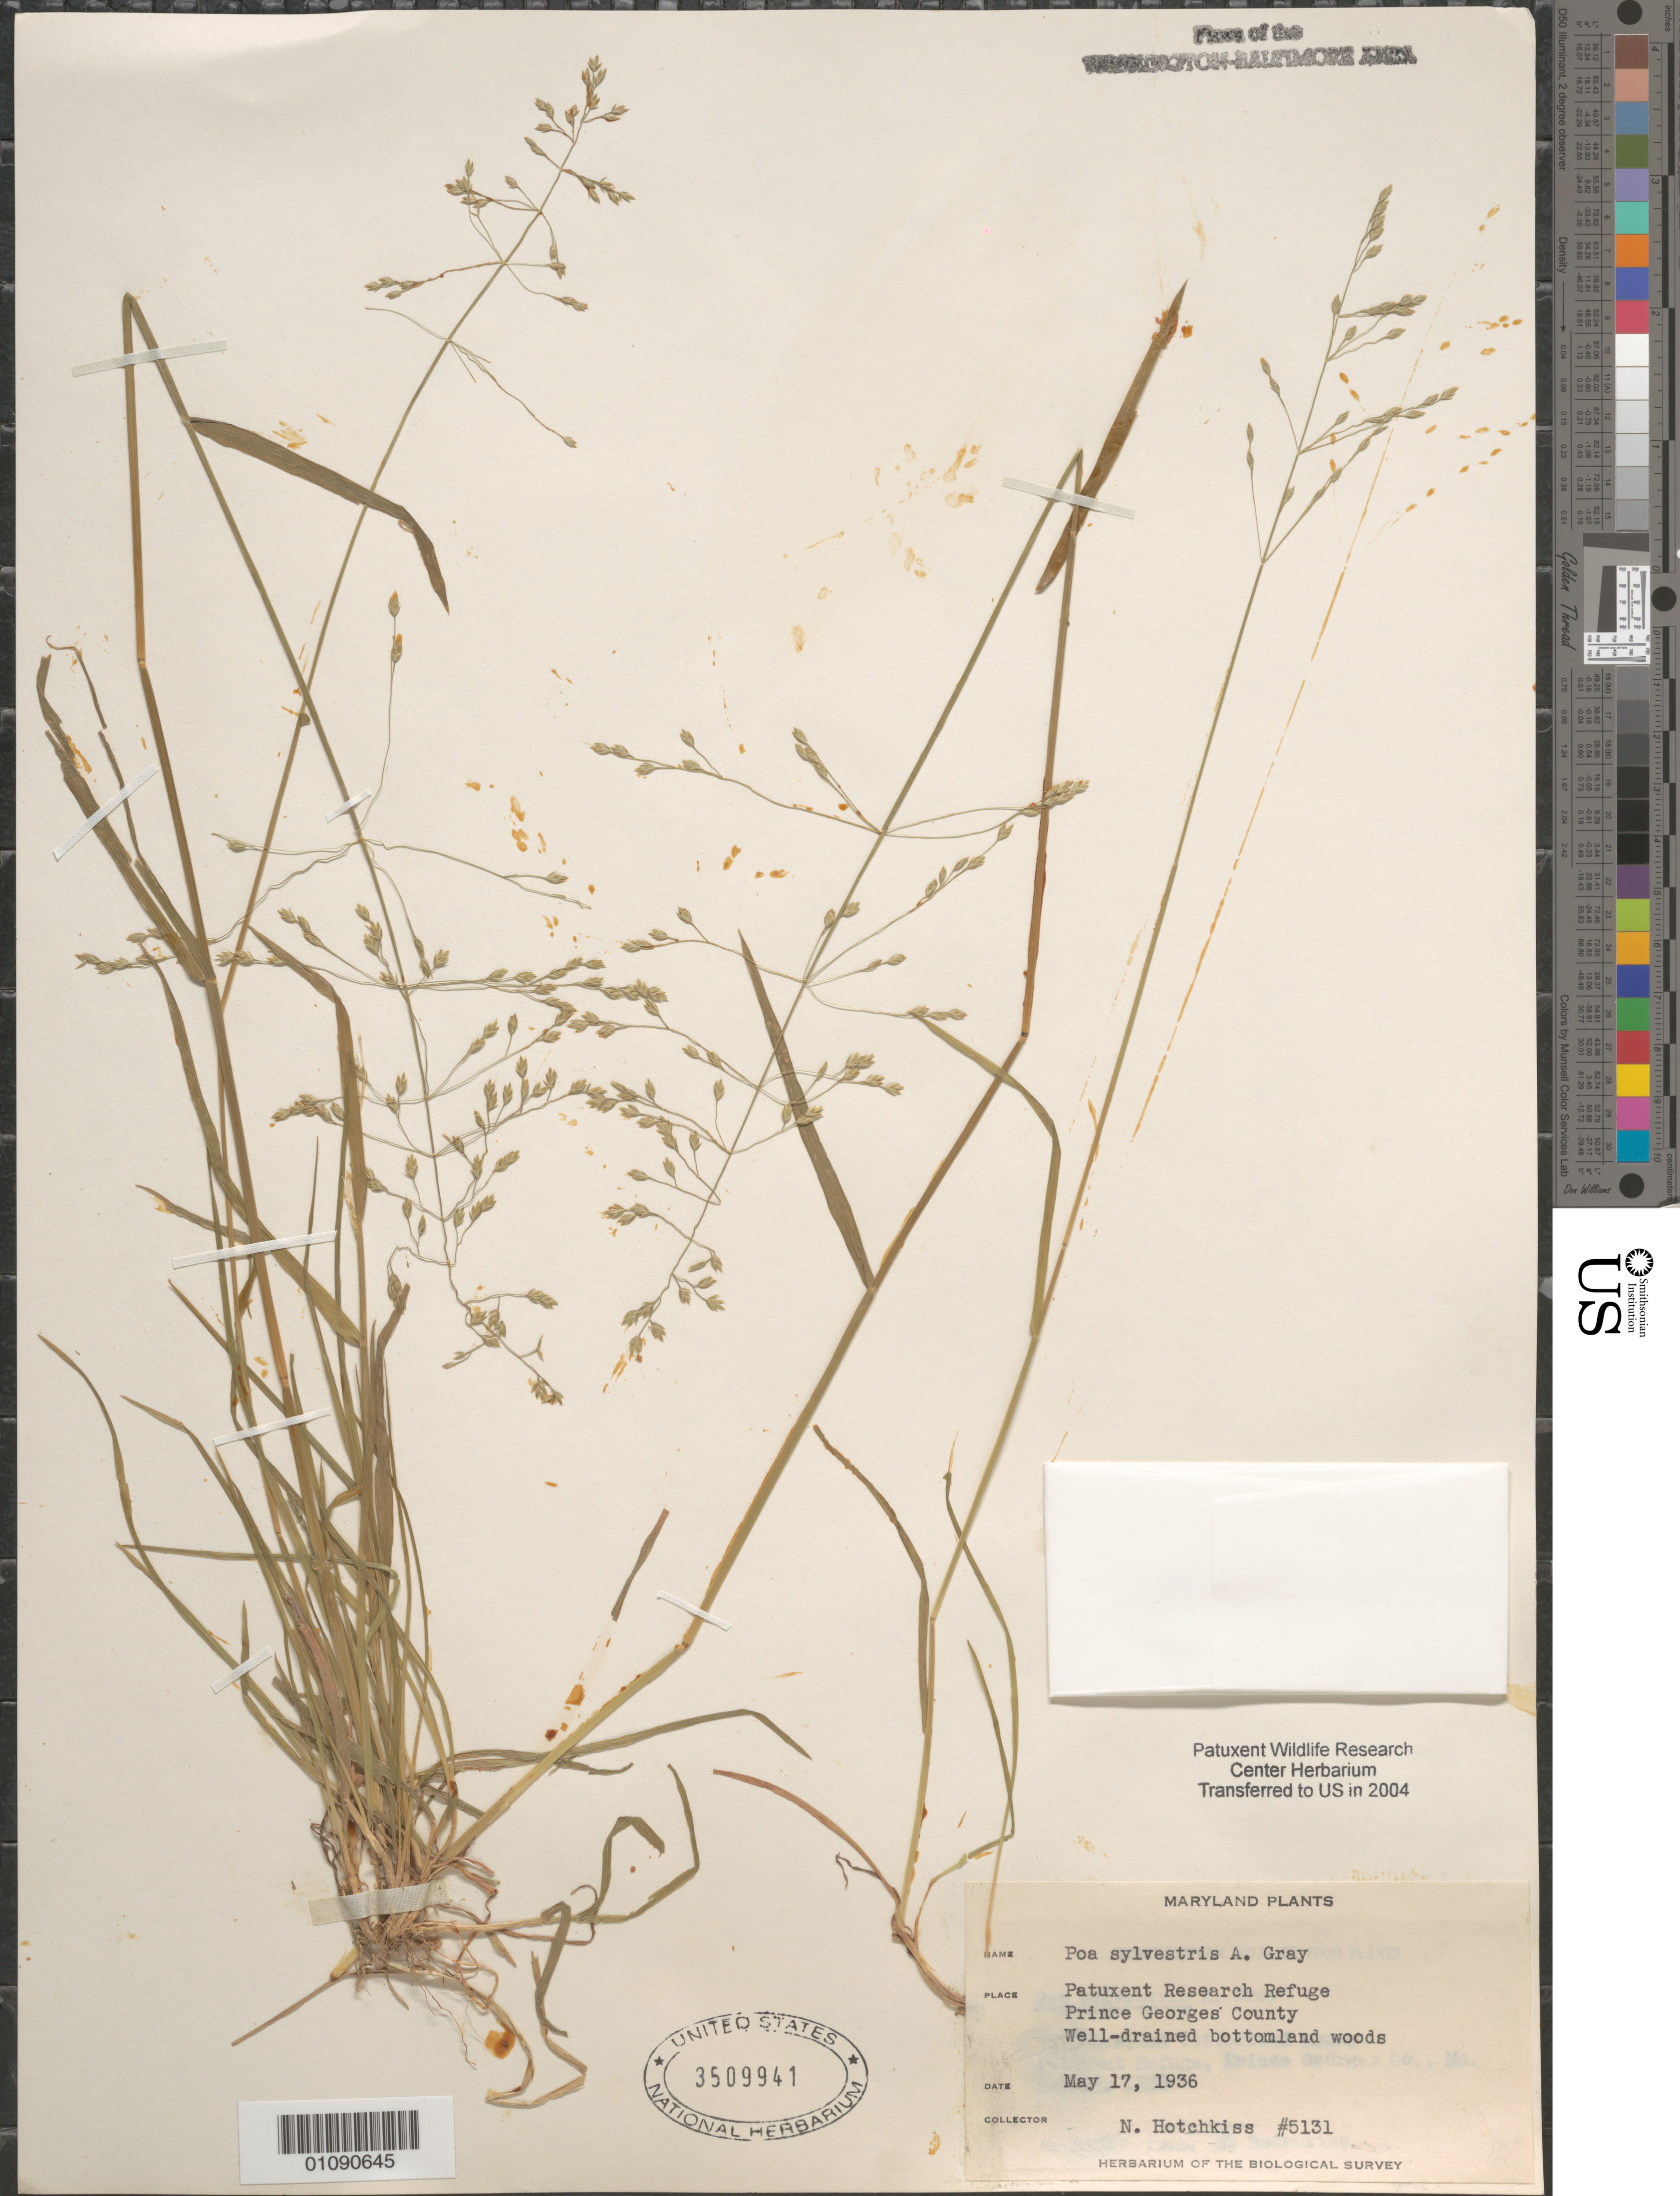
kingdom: Plantae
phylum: Tracheophyta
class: Liliopsida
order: Poales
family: Poaceae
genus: Poa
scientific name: Poa sylvestris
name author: A. Gray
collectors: N. Hotchkiss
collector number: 5131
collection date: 1936-05-17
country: United States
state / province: Maryland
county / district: Prince George's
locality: Patuxent Wildlife Refuge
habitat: Well-drained bottomland woods.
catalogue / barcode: US 3509941